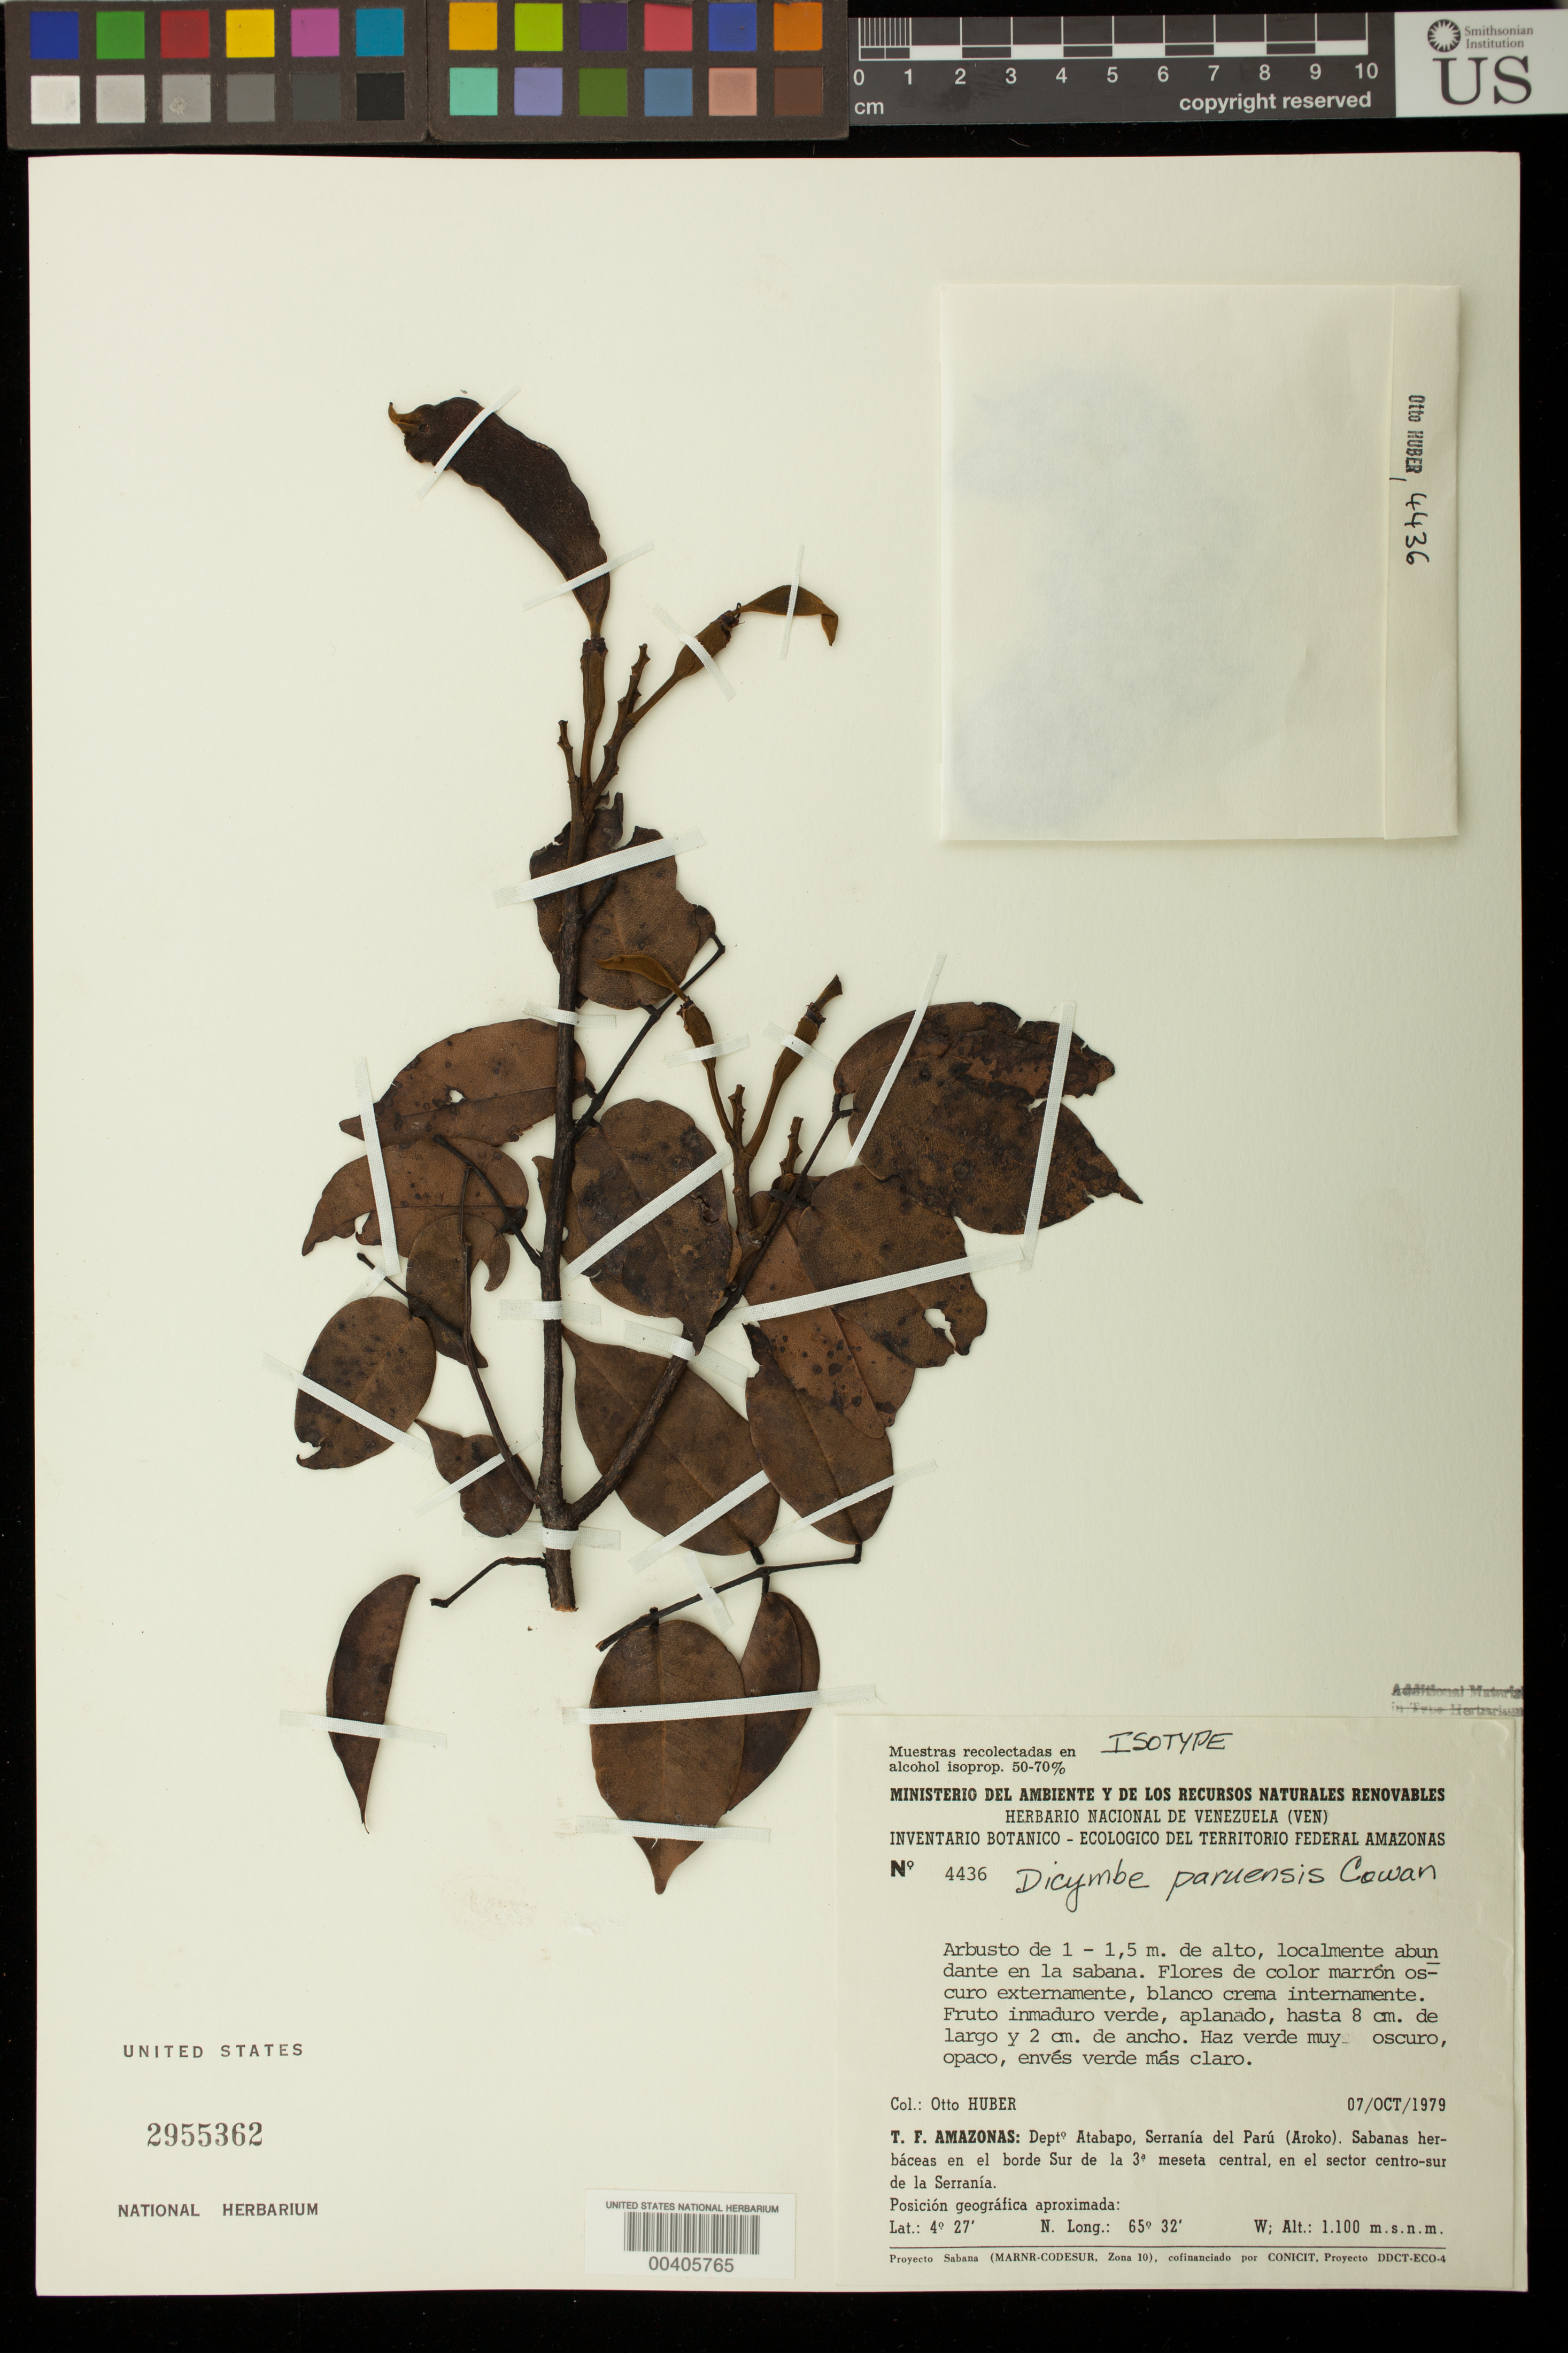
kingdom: Plantae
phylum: Tracheophyta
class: Magnoliopsida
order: Fabales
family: Fabaceae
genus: Dicymbe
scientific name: Dicymbe paruensis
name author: R.S. Cowan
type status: Isotype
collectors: O. Huber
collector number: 4436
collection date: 1979-10-07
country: Venezuela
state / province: Amazonas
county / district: Atabapo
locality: T.F. Amazonas: Depto. Atabapo, Serranía del Parú (Aroko). Sabanas herbáceas en el borde Sur de la 3a meseta central, en el sector centro-sur de la Serranía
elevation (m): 1100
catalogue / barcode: US 2955362